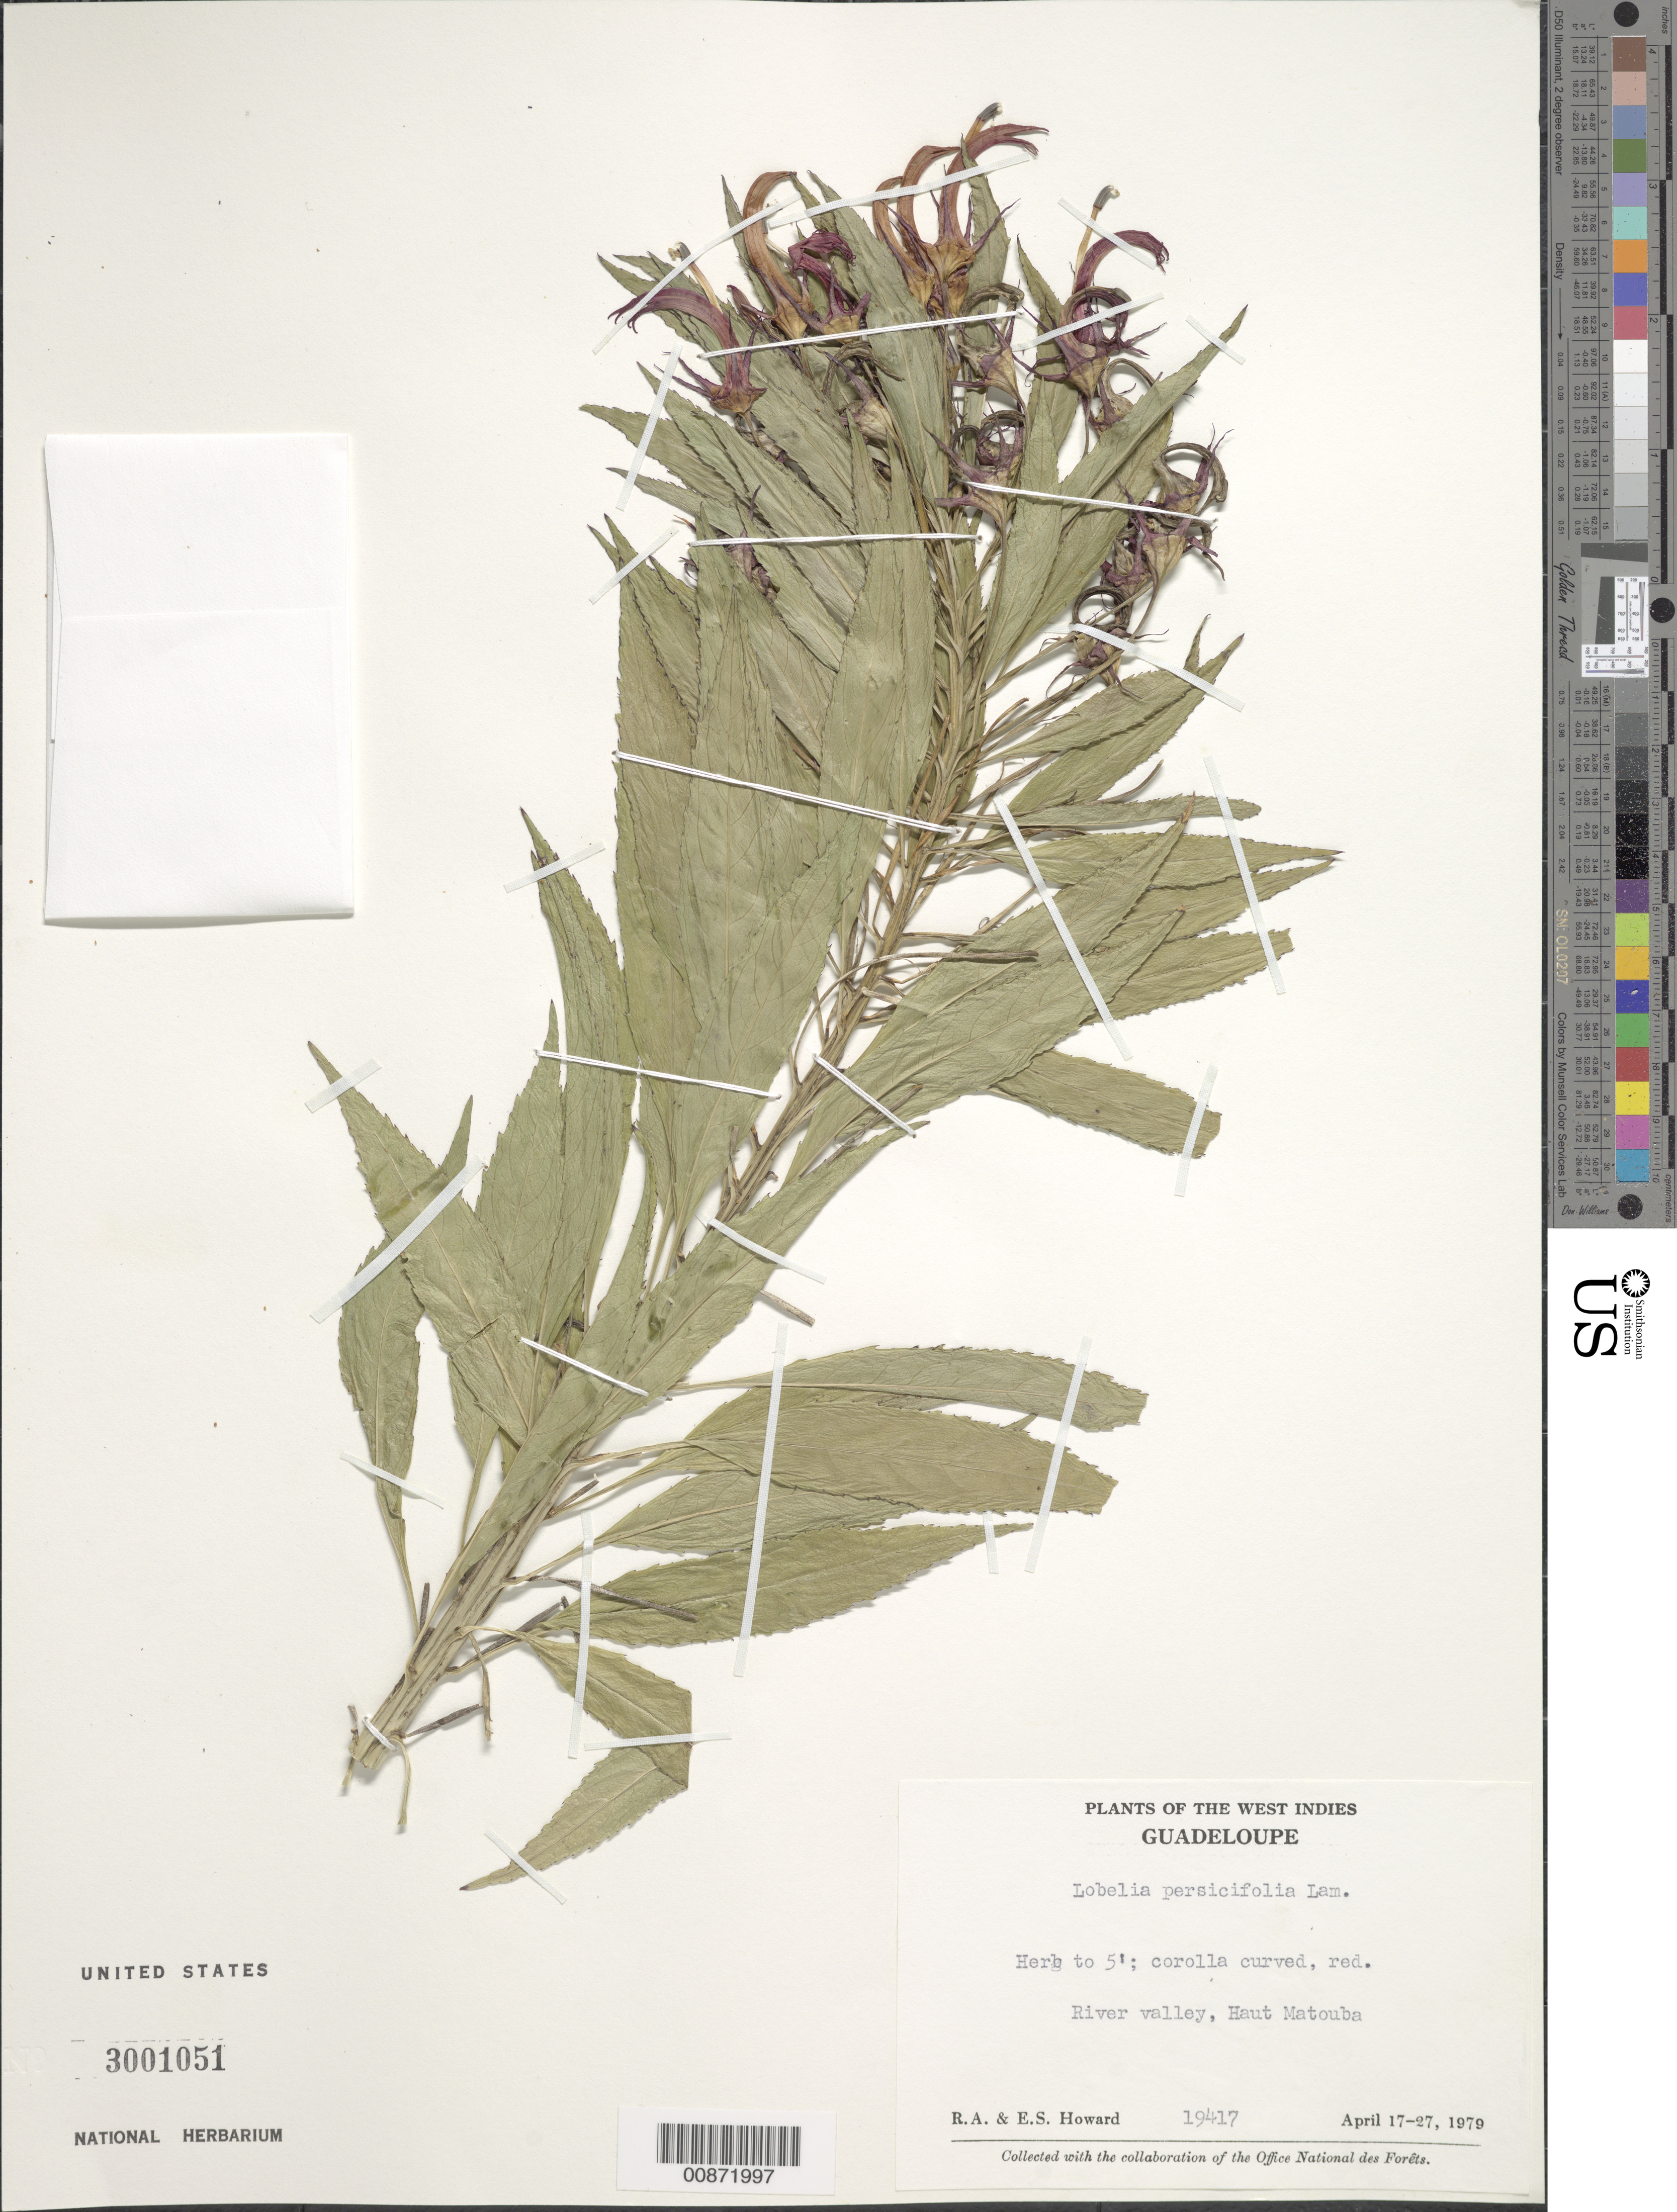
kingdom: Plantae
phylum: Tracheophyta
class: Magnoliopsida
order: Asterales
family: Campanulaceae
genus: Lobelia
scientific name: Lobelia persicifolia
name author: Lam.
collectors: R. A. Howard & E. S. Howard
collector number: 19417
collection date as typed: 17 Apr 1979 to 27 Apr 1970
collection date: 1970-04-27/1979-04-17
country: Guadeloupe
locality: Haut Matouba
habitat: River valley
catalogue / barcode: US 3001051